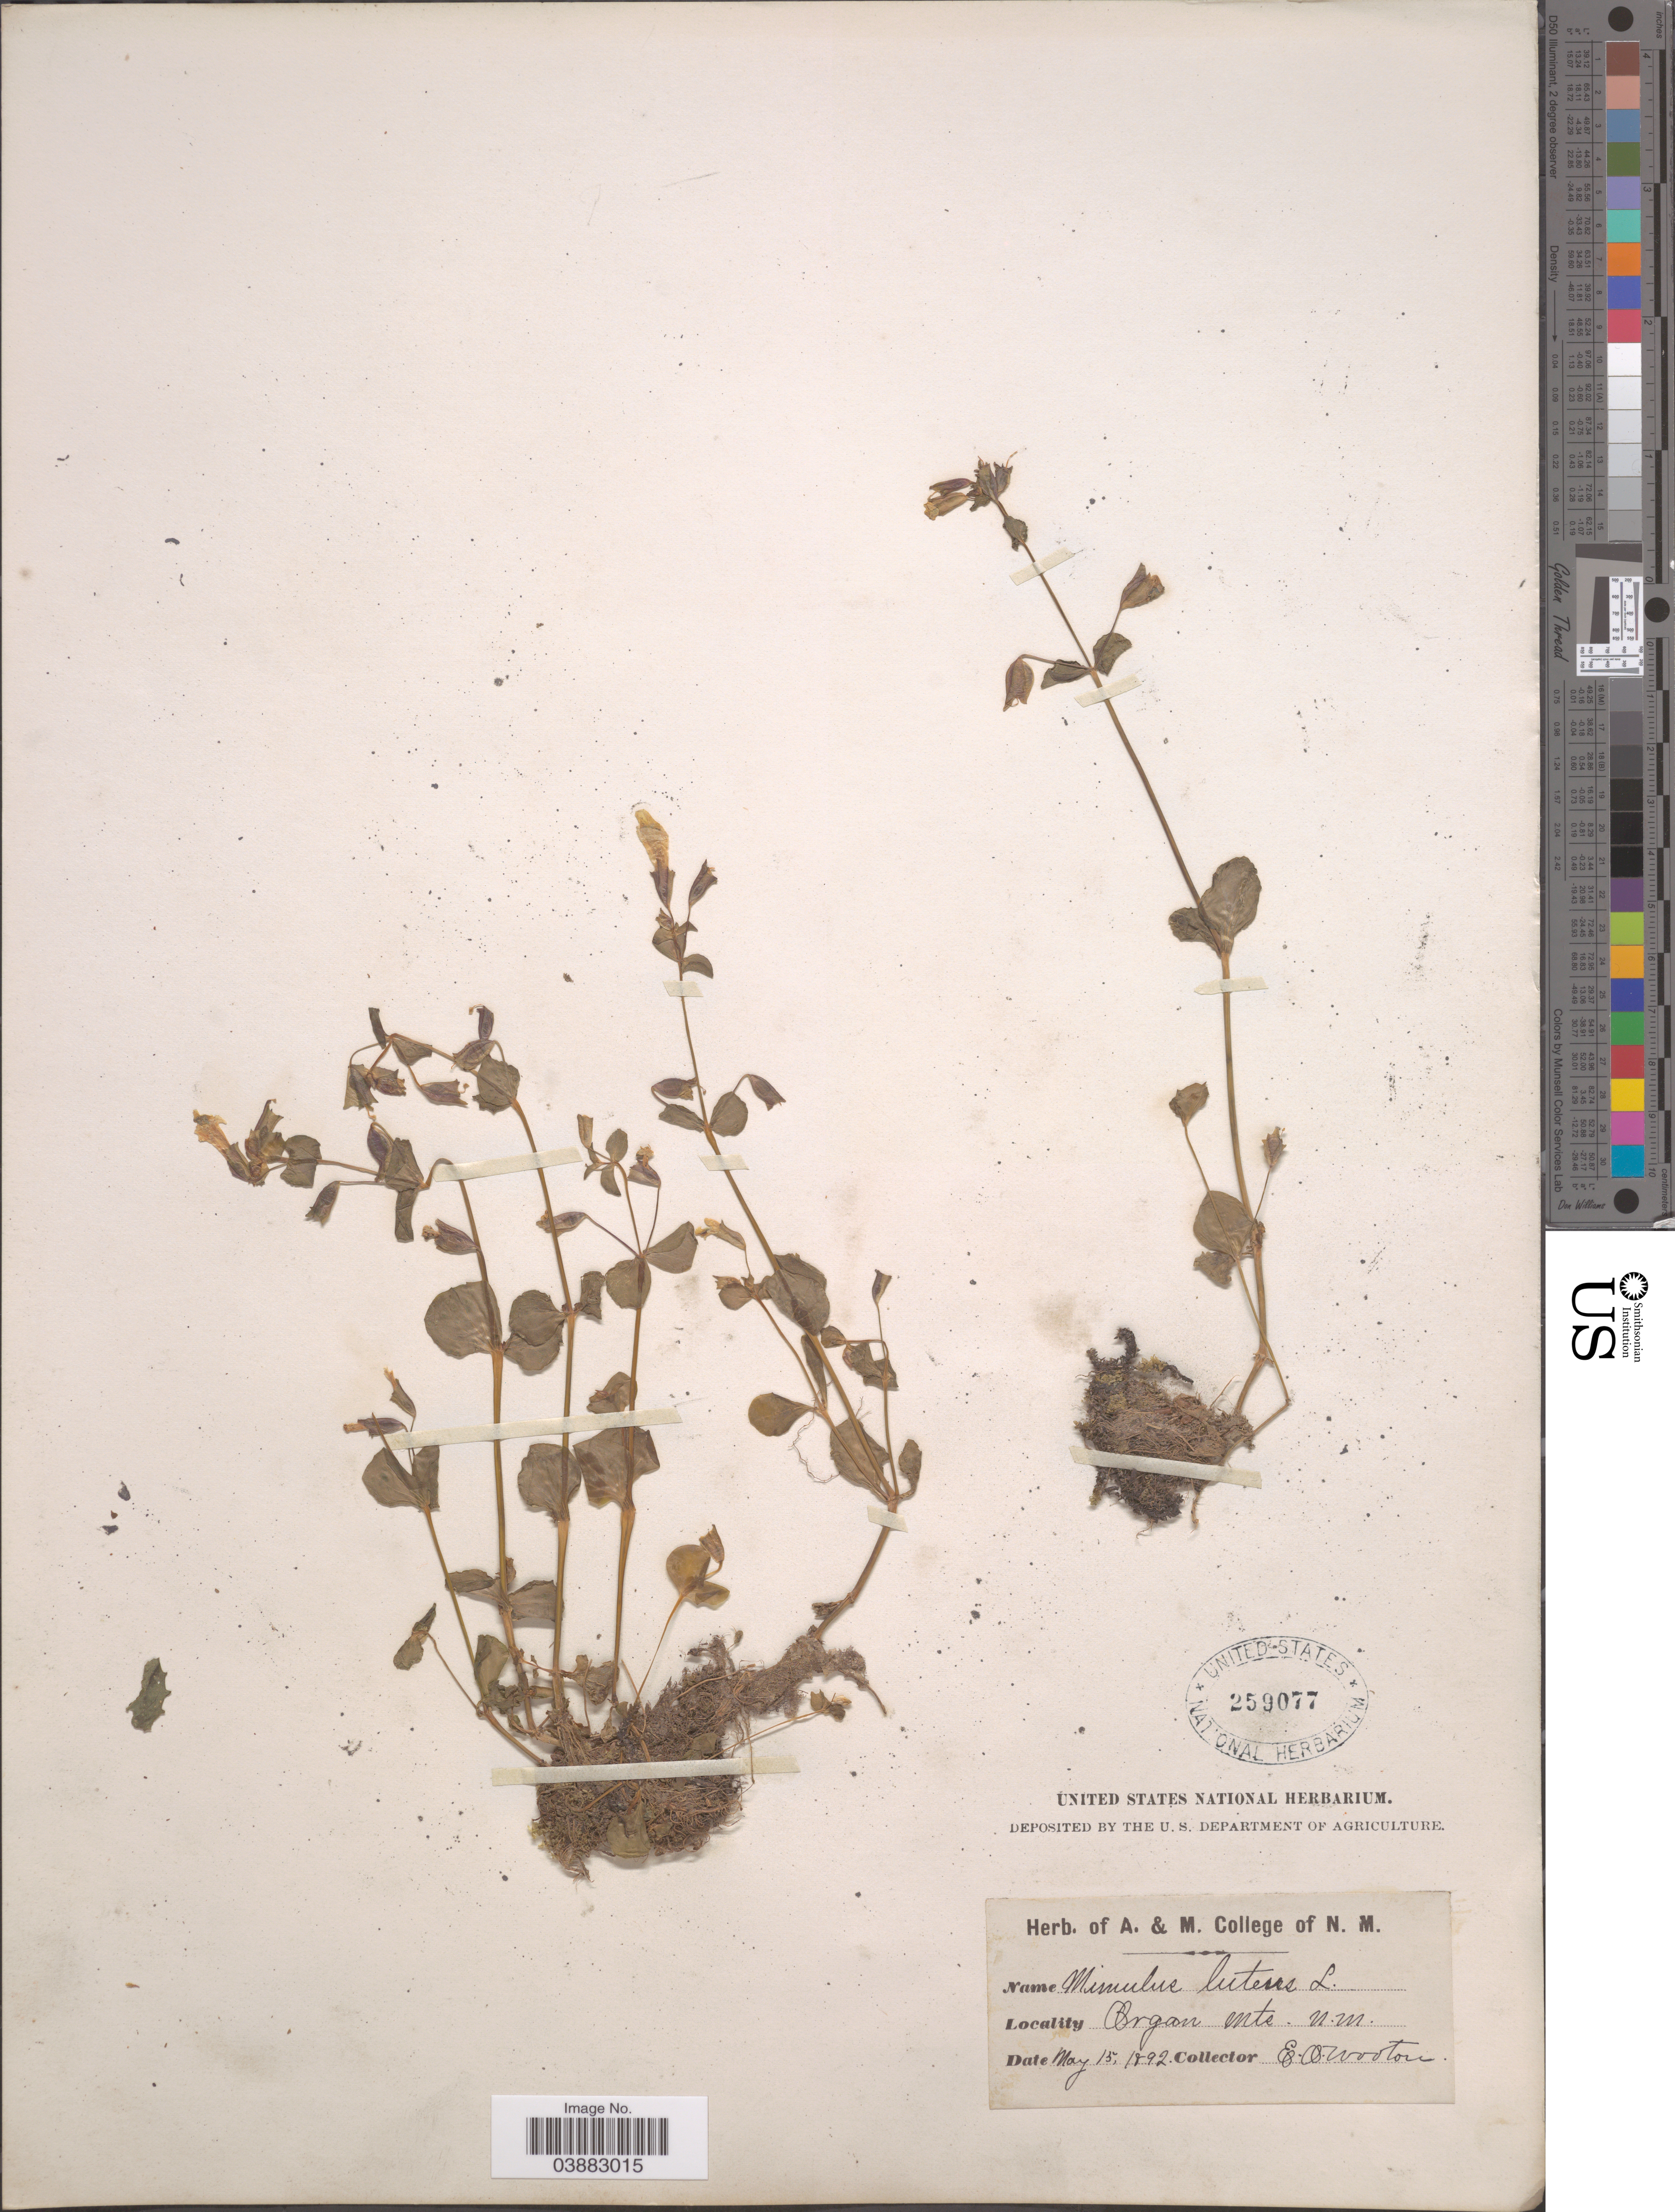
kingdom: Plantae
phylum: Tracheophyta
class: Magnoliopsida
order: Lamiales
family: Phrymaceae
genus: Mimulus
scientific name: Mimulus tilingii var. caespitosus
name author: (Greene) A.L. Grant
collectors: E. O. Wooton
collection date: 1892-05-15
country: United States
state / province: New Mexico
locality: Organ Mts.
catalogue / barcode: US 259077